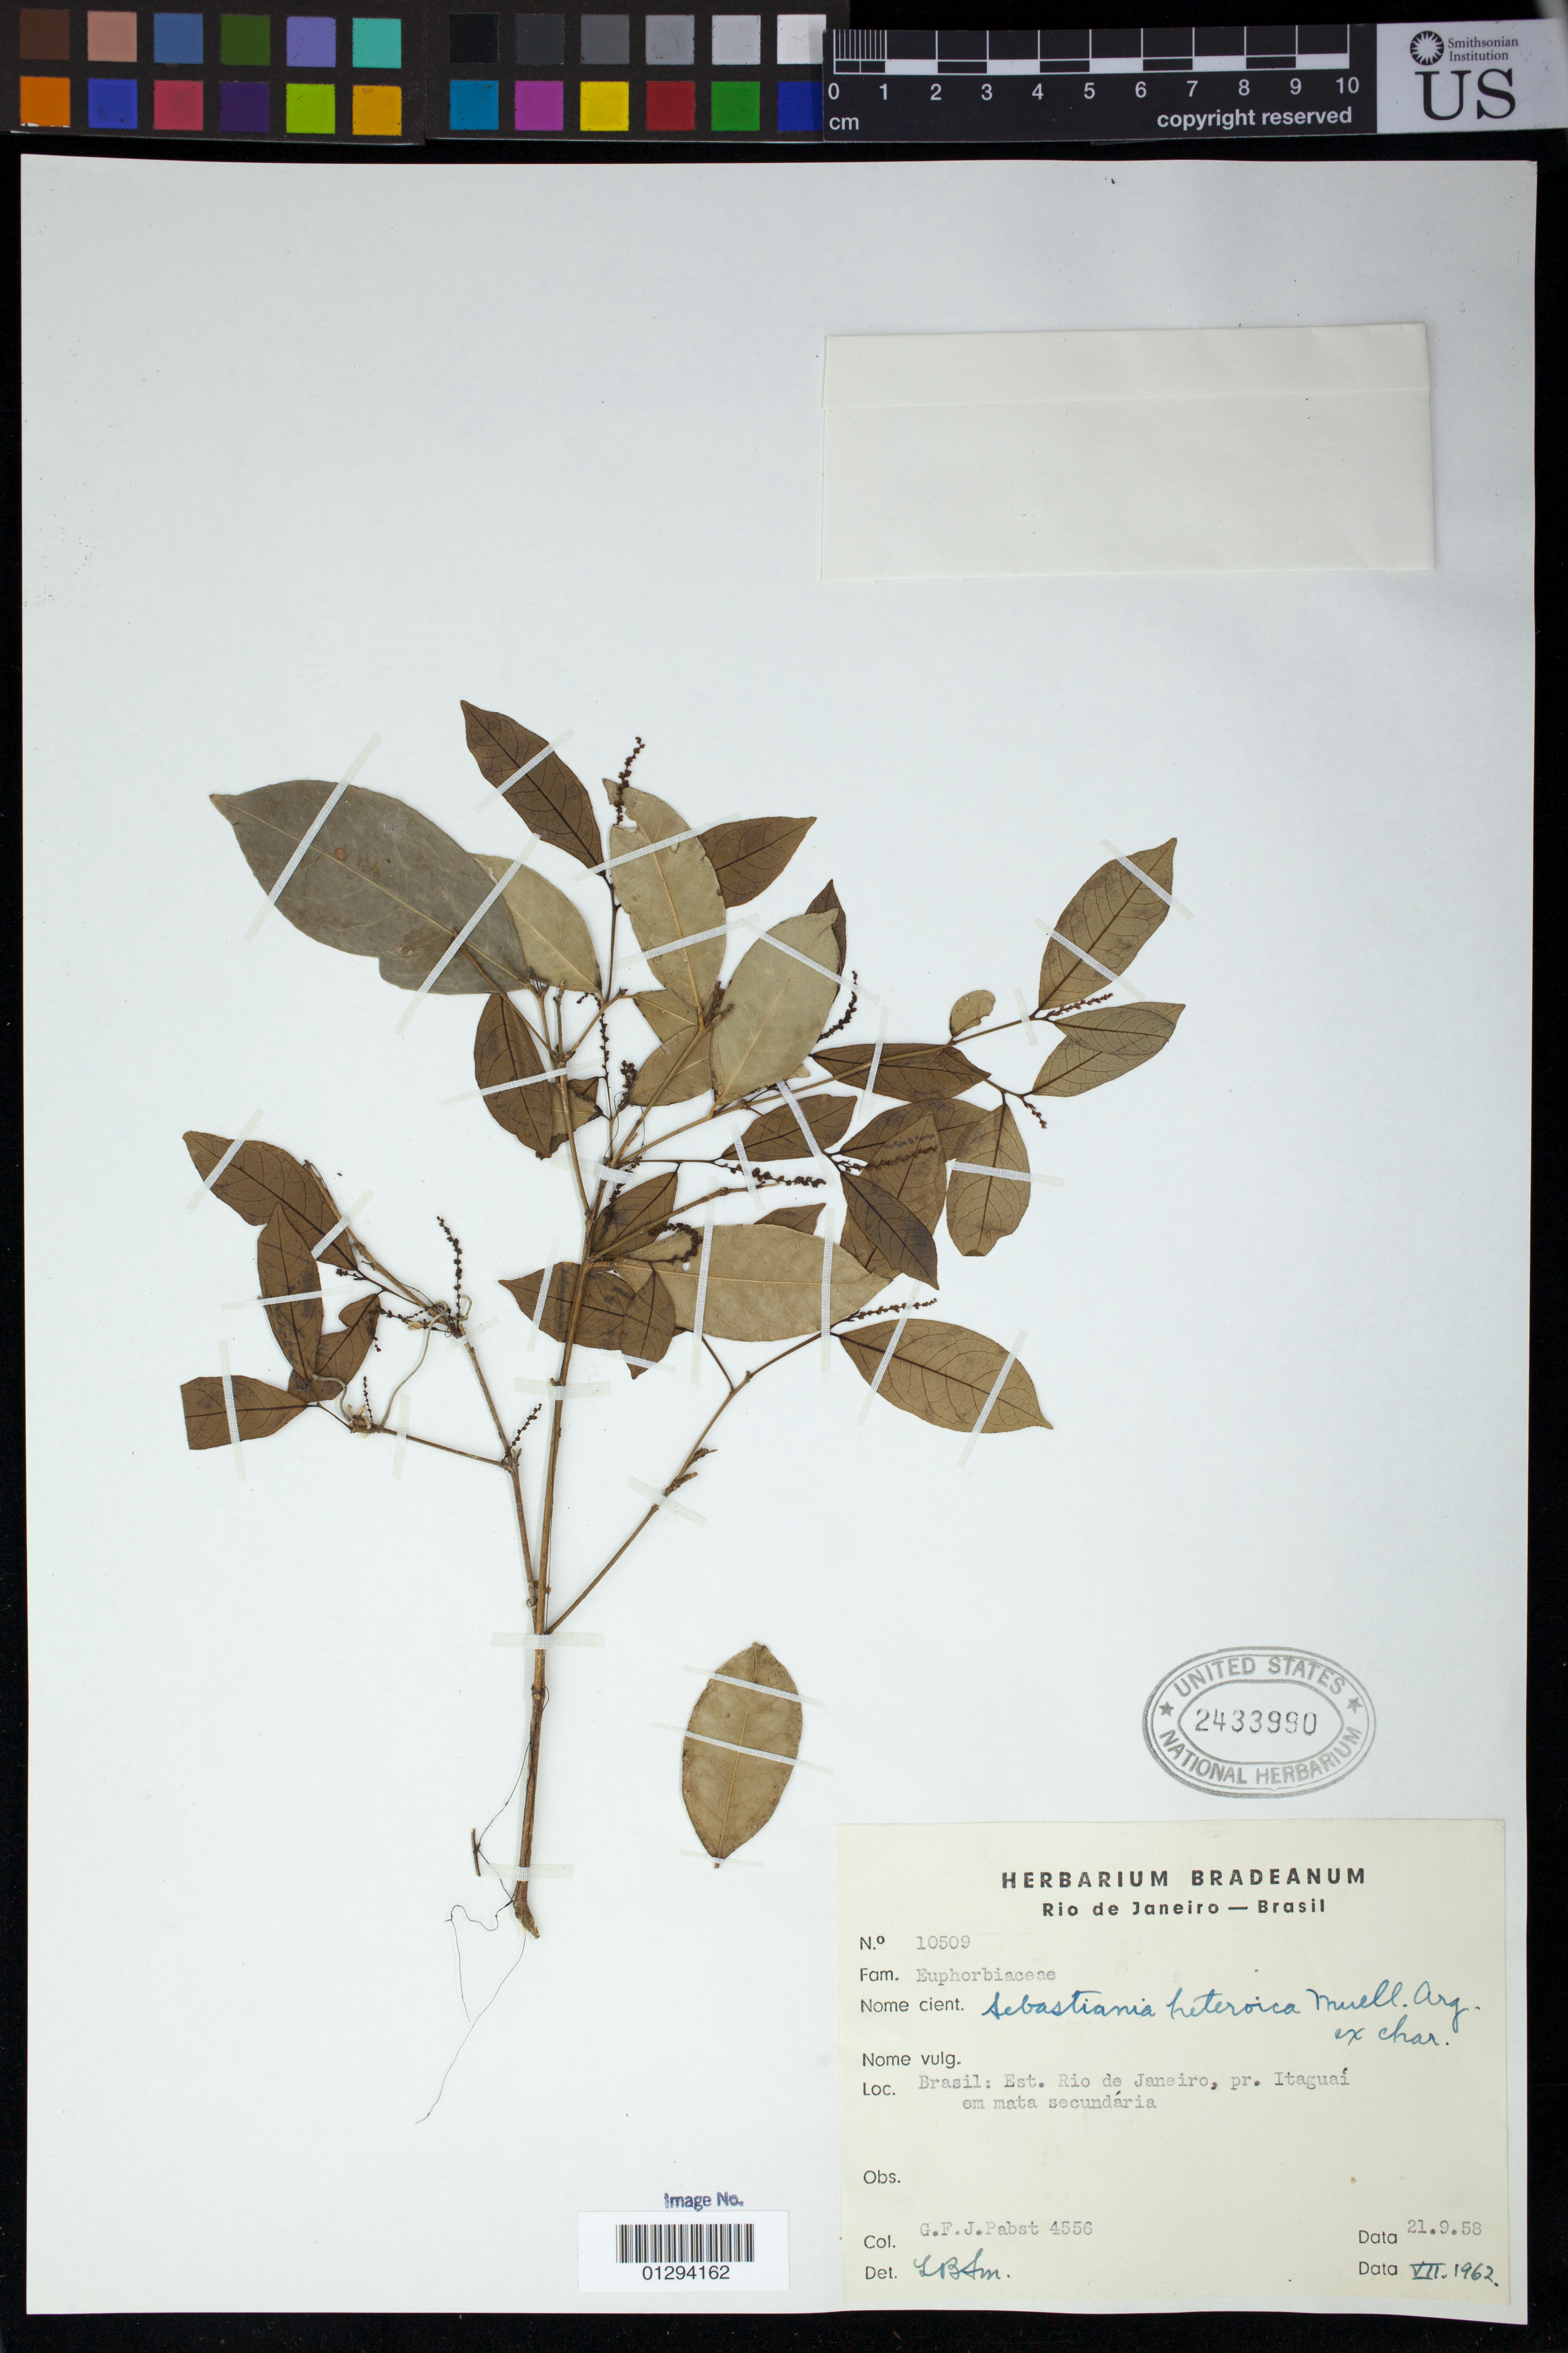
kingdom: Plantae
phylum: Tracheophyta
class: Magnoliopsida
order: Malpighiales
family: Euphorbiaceae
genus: Senefeldera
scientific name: Senefeldera heteroica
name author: Müll. Arg.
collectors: G. F. J. Pabst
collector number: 4556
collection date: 1958-09-21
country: Brazil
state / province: Rio de Janeiro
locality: Est. Rio de Janeiro, pr. Itaguai.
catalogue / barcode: US 2433990